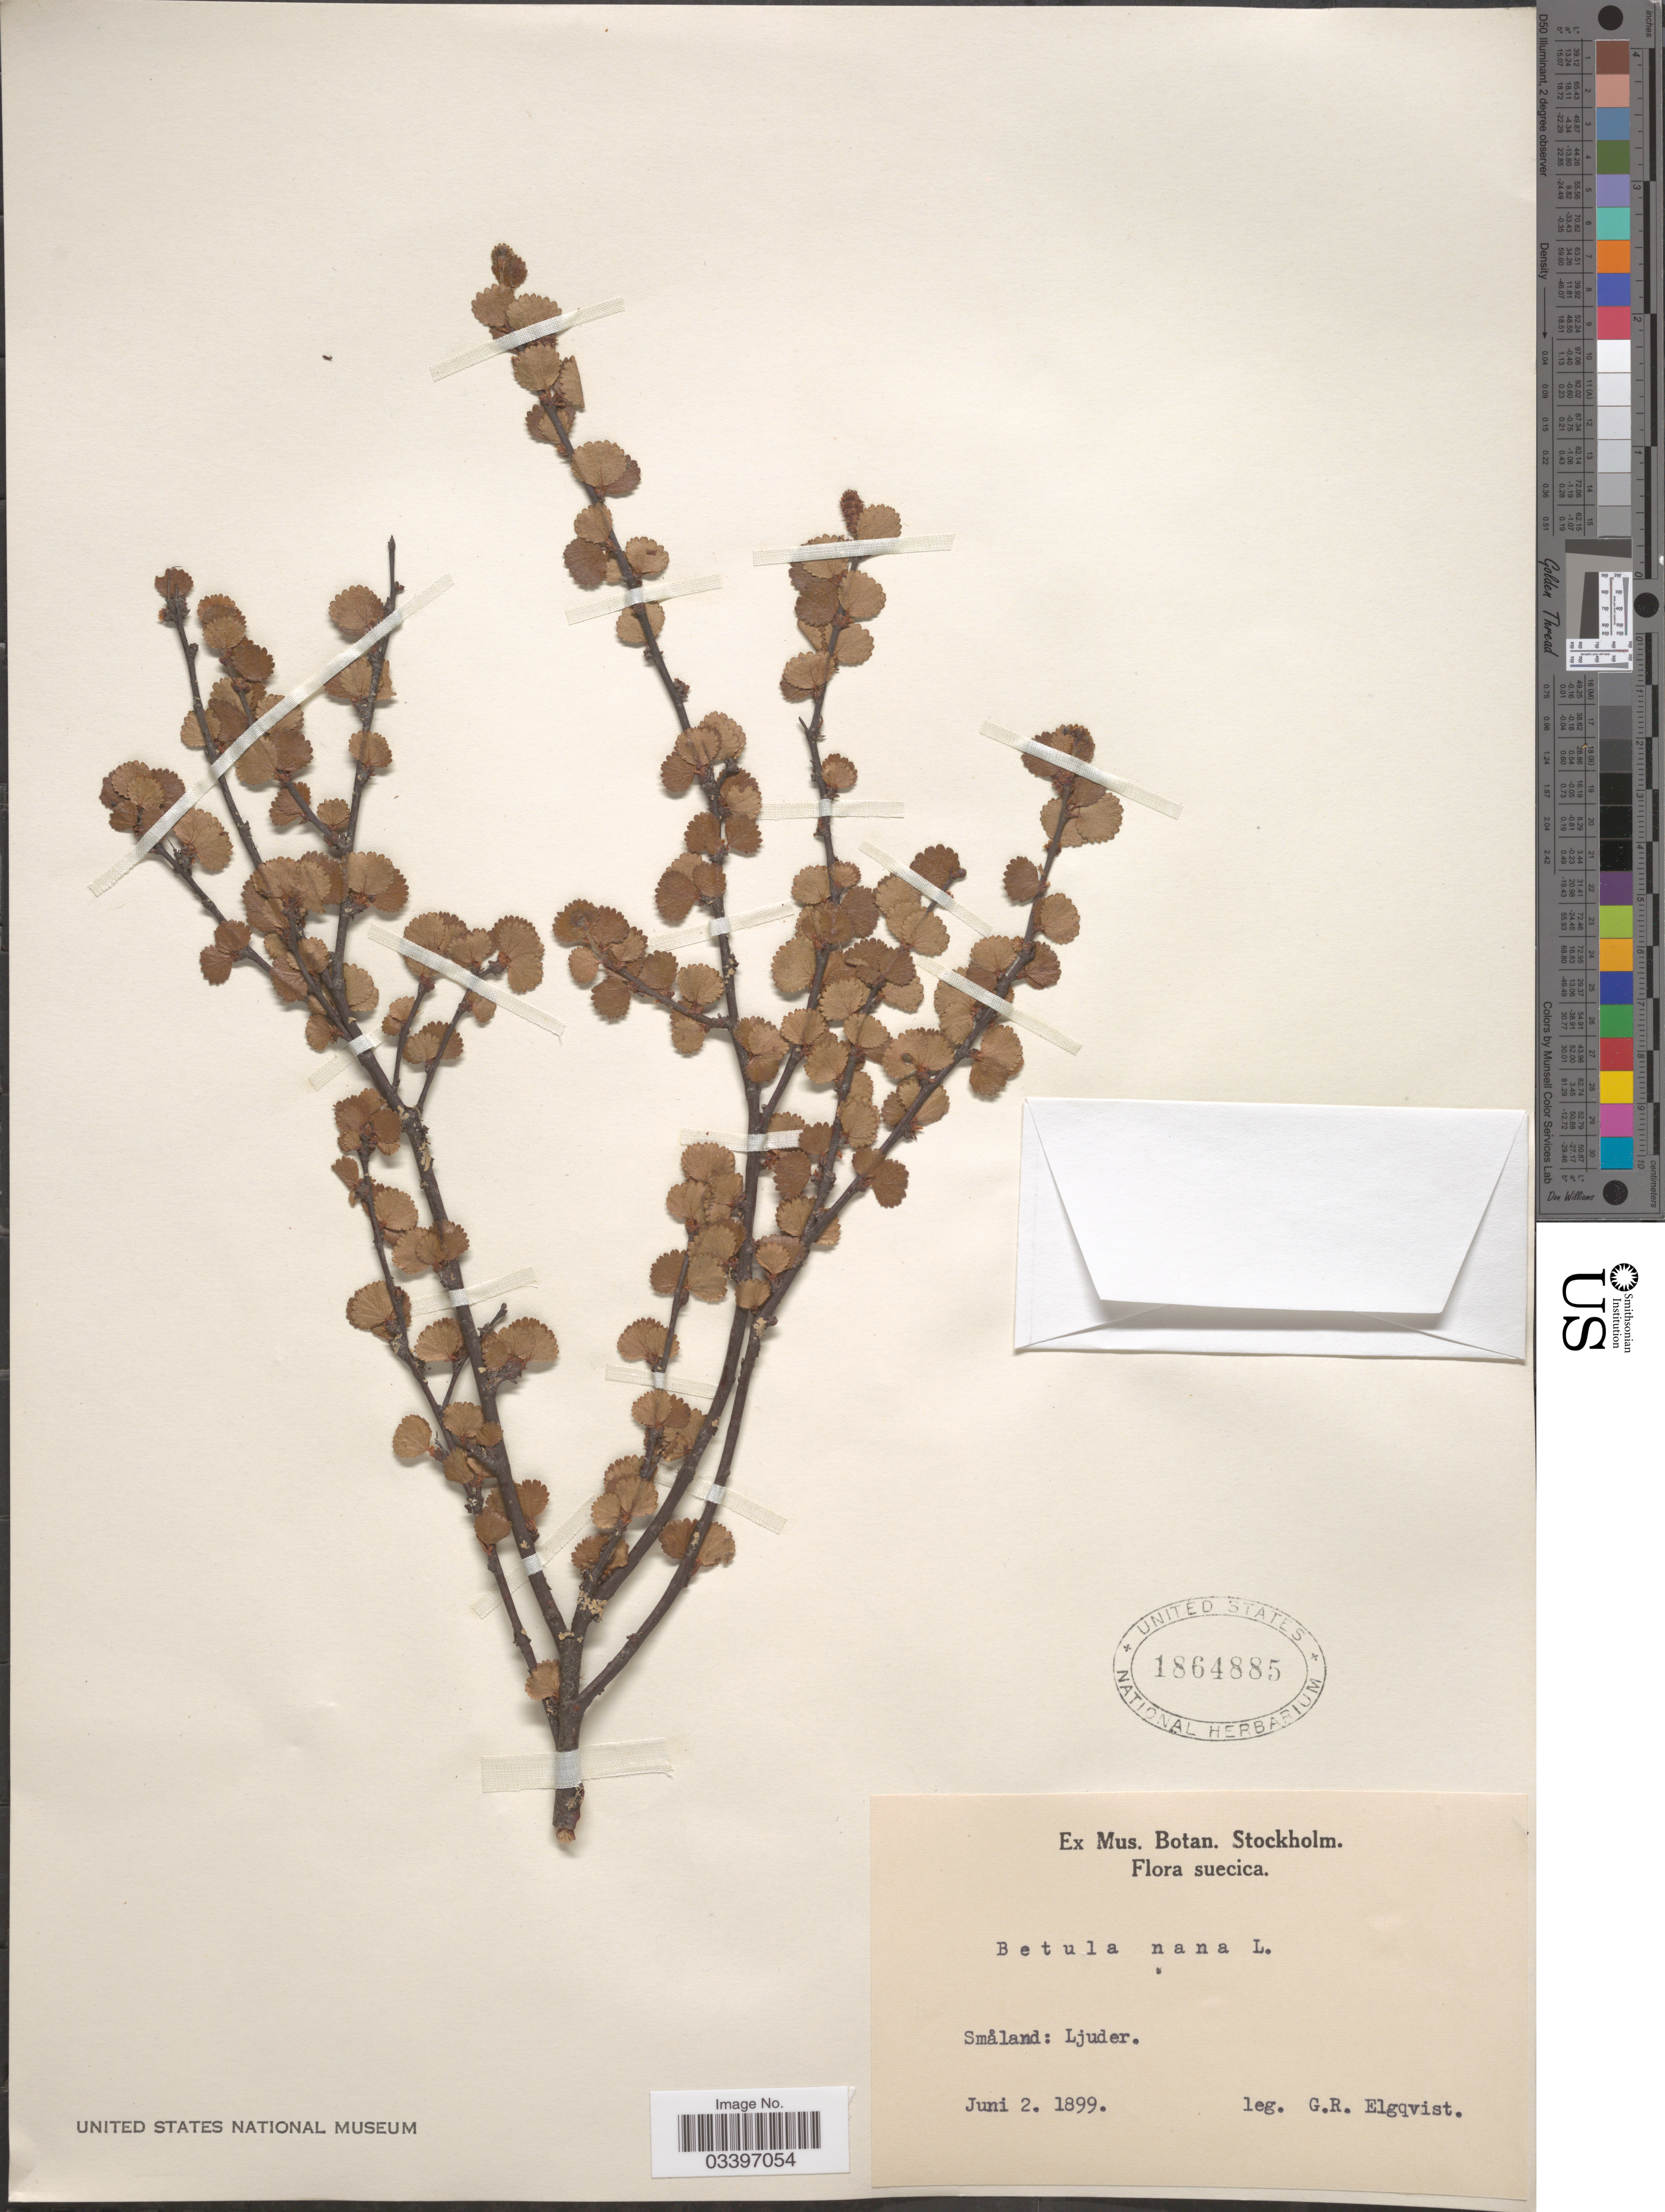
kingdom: Plantae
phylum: Tracheophyta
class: Magnoliopsida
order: Fagales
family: Betulaceae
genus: Betula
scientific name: Betula nana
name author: L.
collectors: G. Elgqvist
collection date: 1899-06-02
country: Sweden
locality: Suecica. Småland: Ljuder.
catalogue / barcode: US 1864885